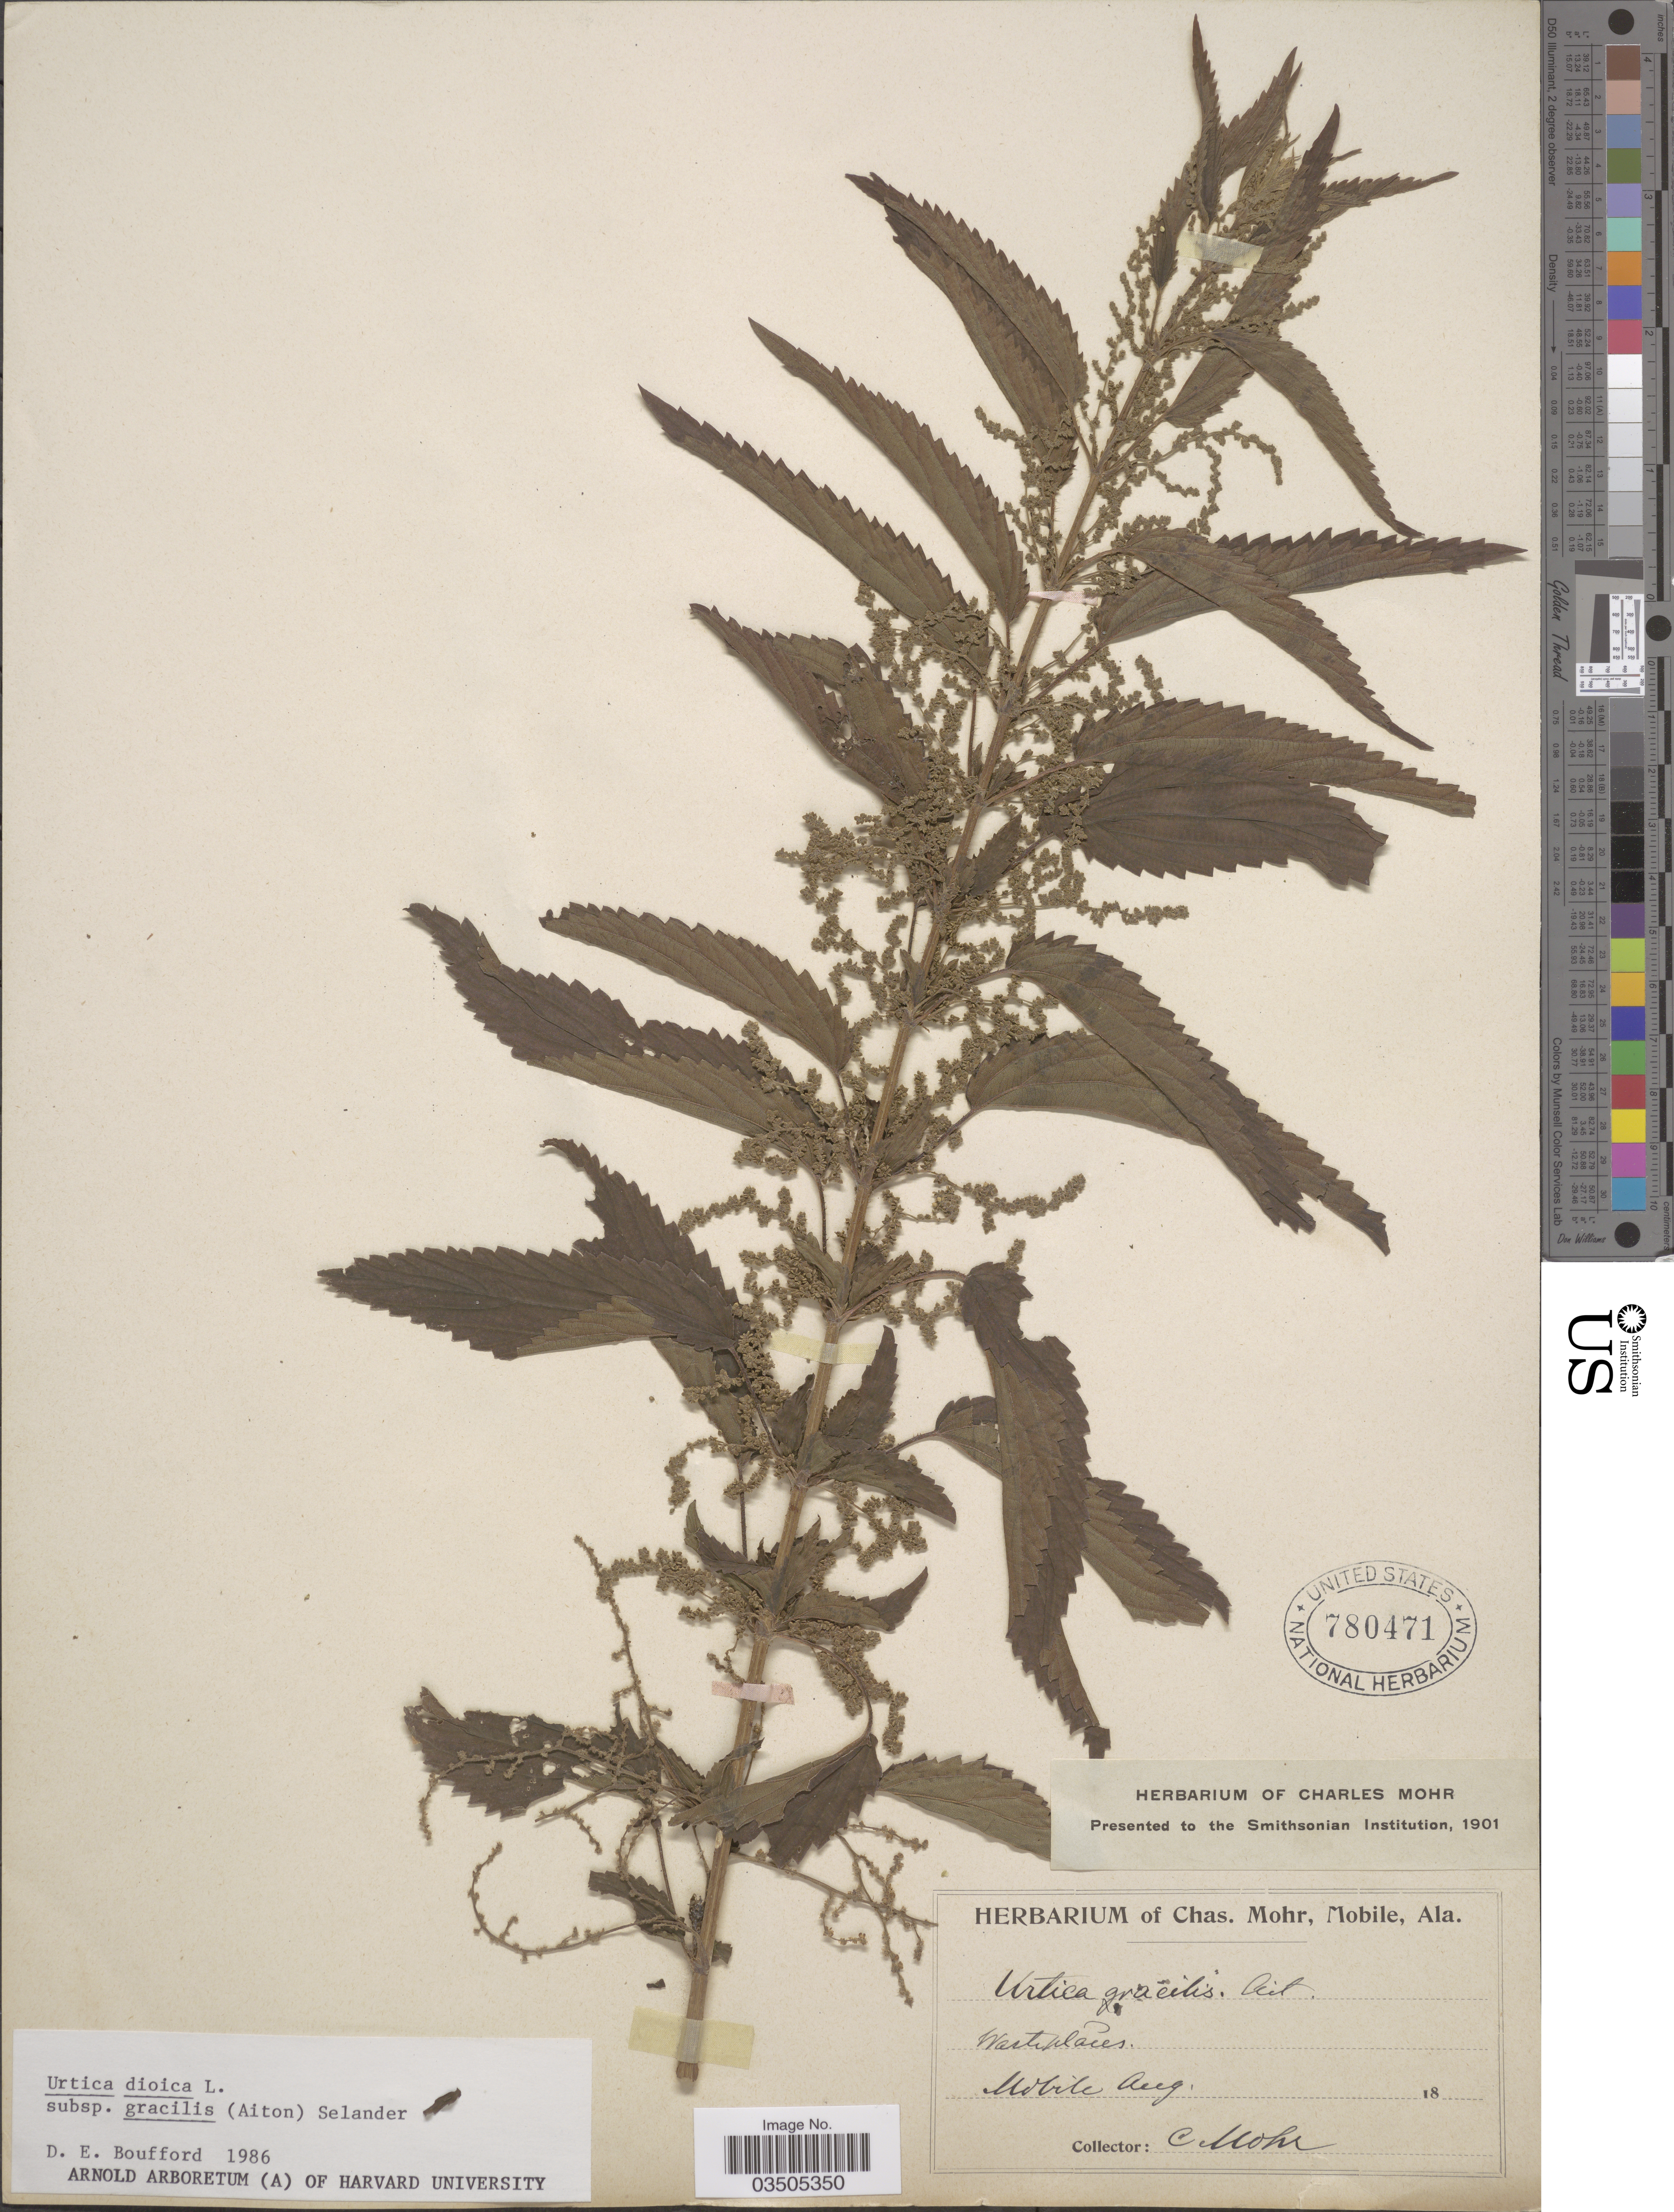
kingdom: Plantae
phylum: Tracheophyta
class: Magnoliopsida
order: Rosales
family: Urticaceae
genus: Urtica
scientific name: Urtica dioica subsp. gracilis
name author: L.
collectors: Mohr, C. T. (herbarium)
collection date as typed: Aug 18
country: United States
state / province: Alabama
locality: Mobile.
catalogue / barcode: US 780471